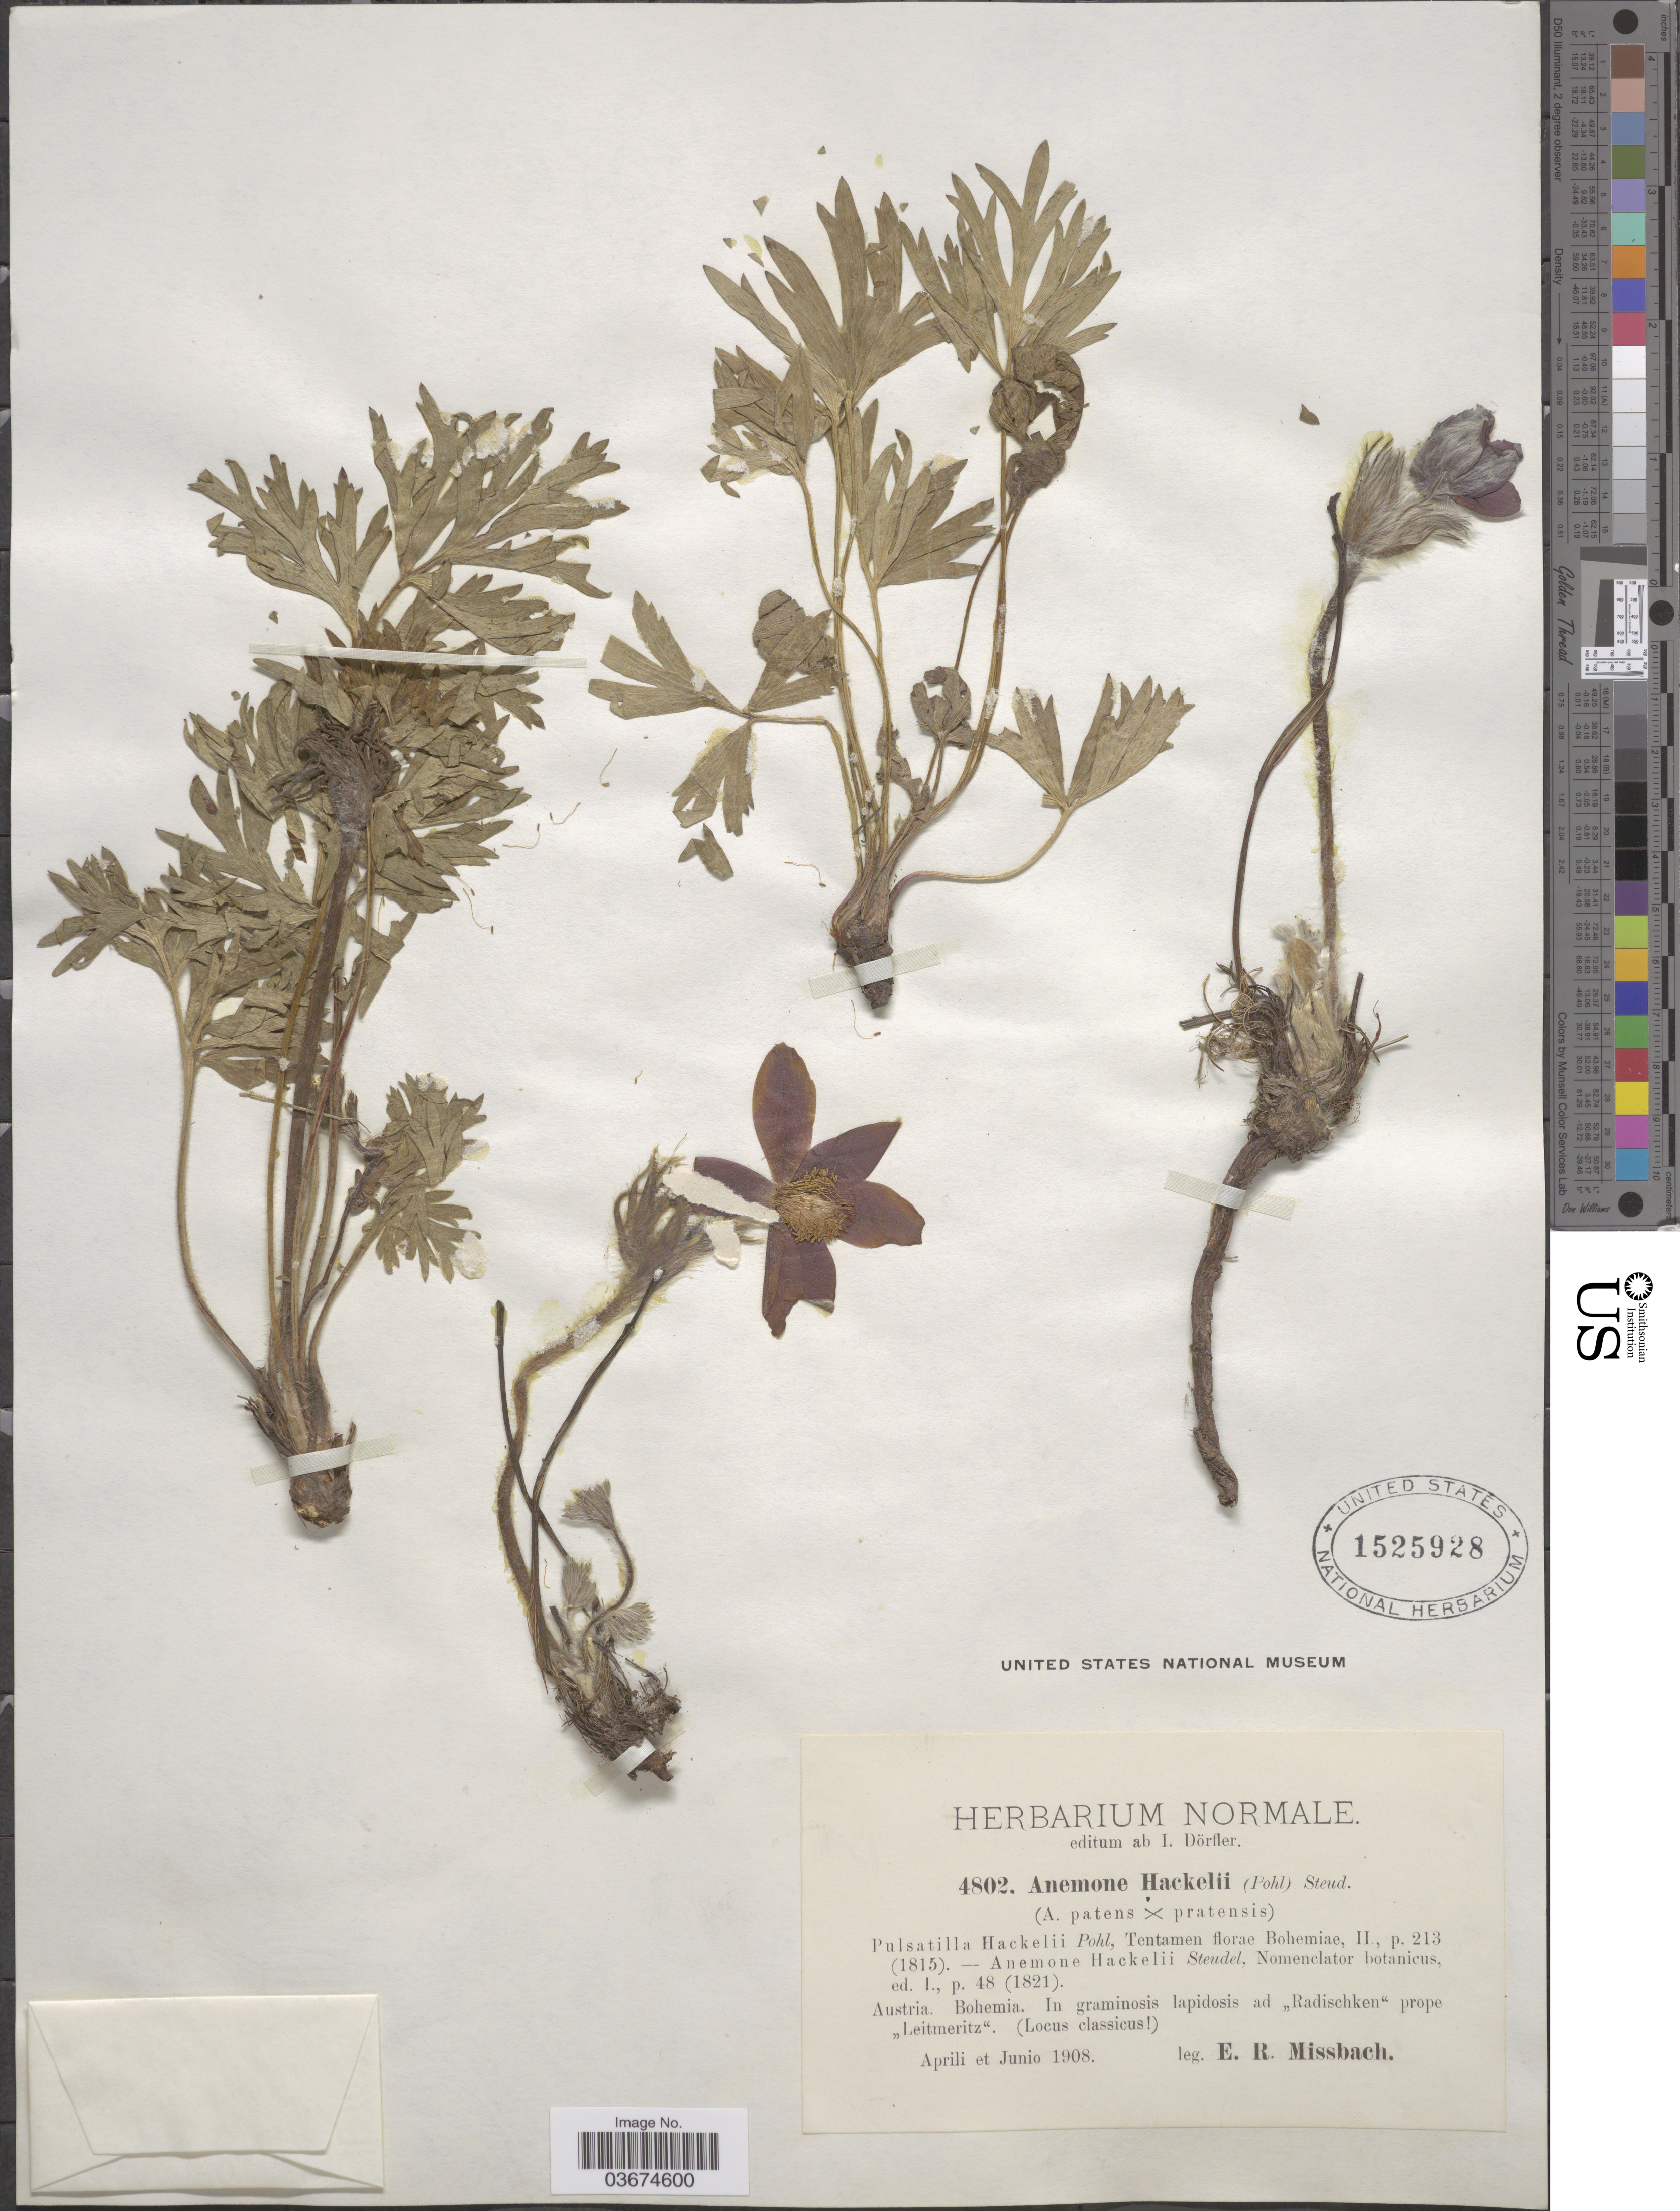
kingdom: Plantae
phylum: Tracheophyta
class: Magnoliopsida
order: Ranunculales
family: Ranunculaceae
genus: Pulsatilla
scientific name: Pulsatilla hackelii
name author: Pohl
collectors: E. Missbach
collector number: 4802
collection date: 1908-04/1908-06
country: Czechia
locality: Bohemia. In graminosis lapidosis ad "Radischken" prope "Leitmeritz". (Locus classicus [illegible text]).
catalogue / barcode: US 1525928